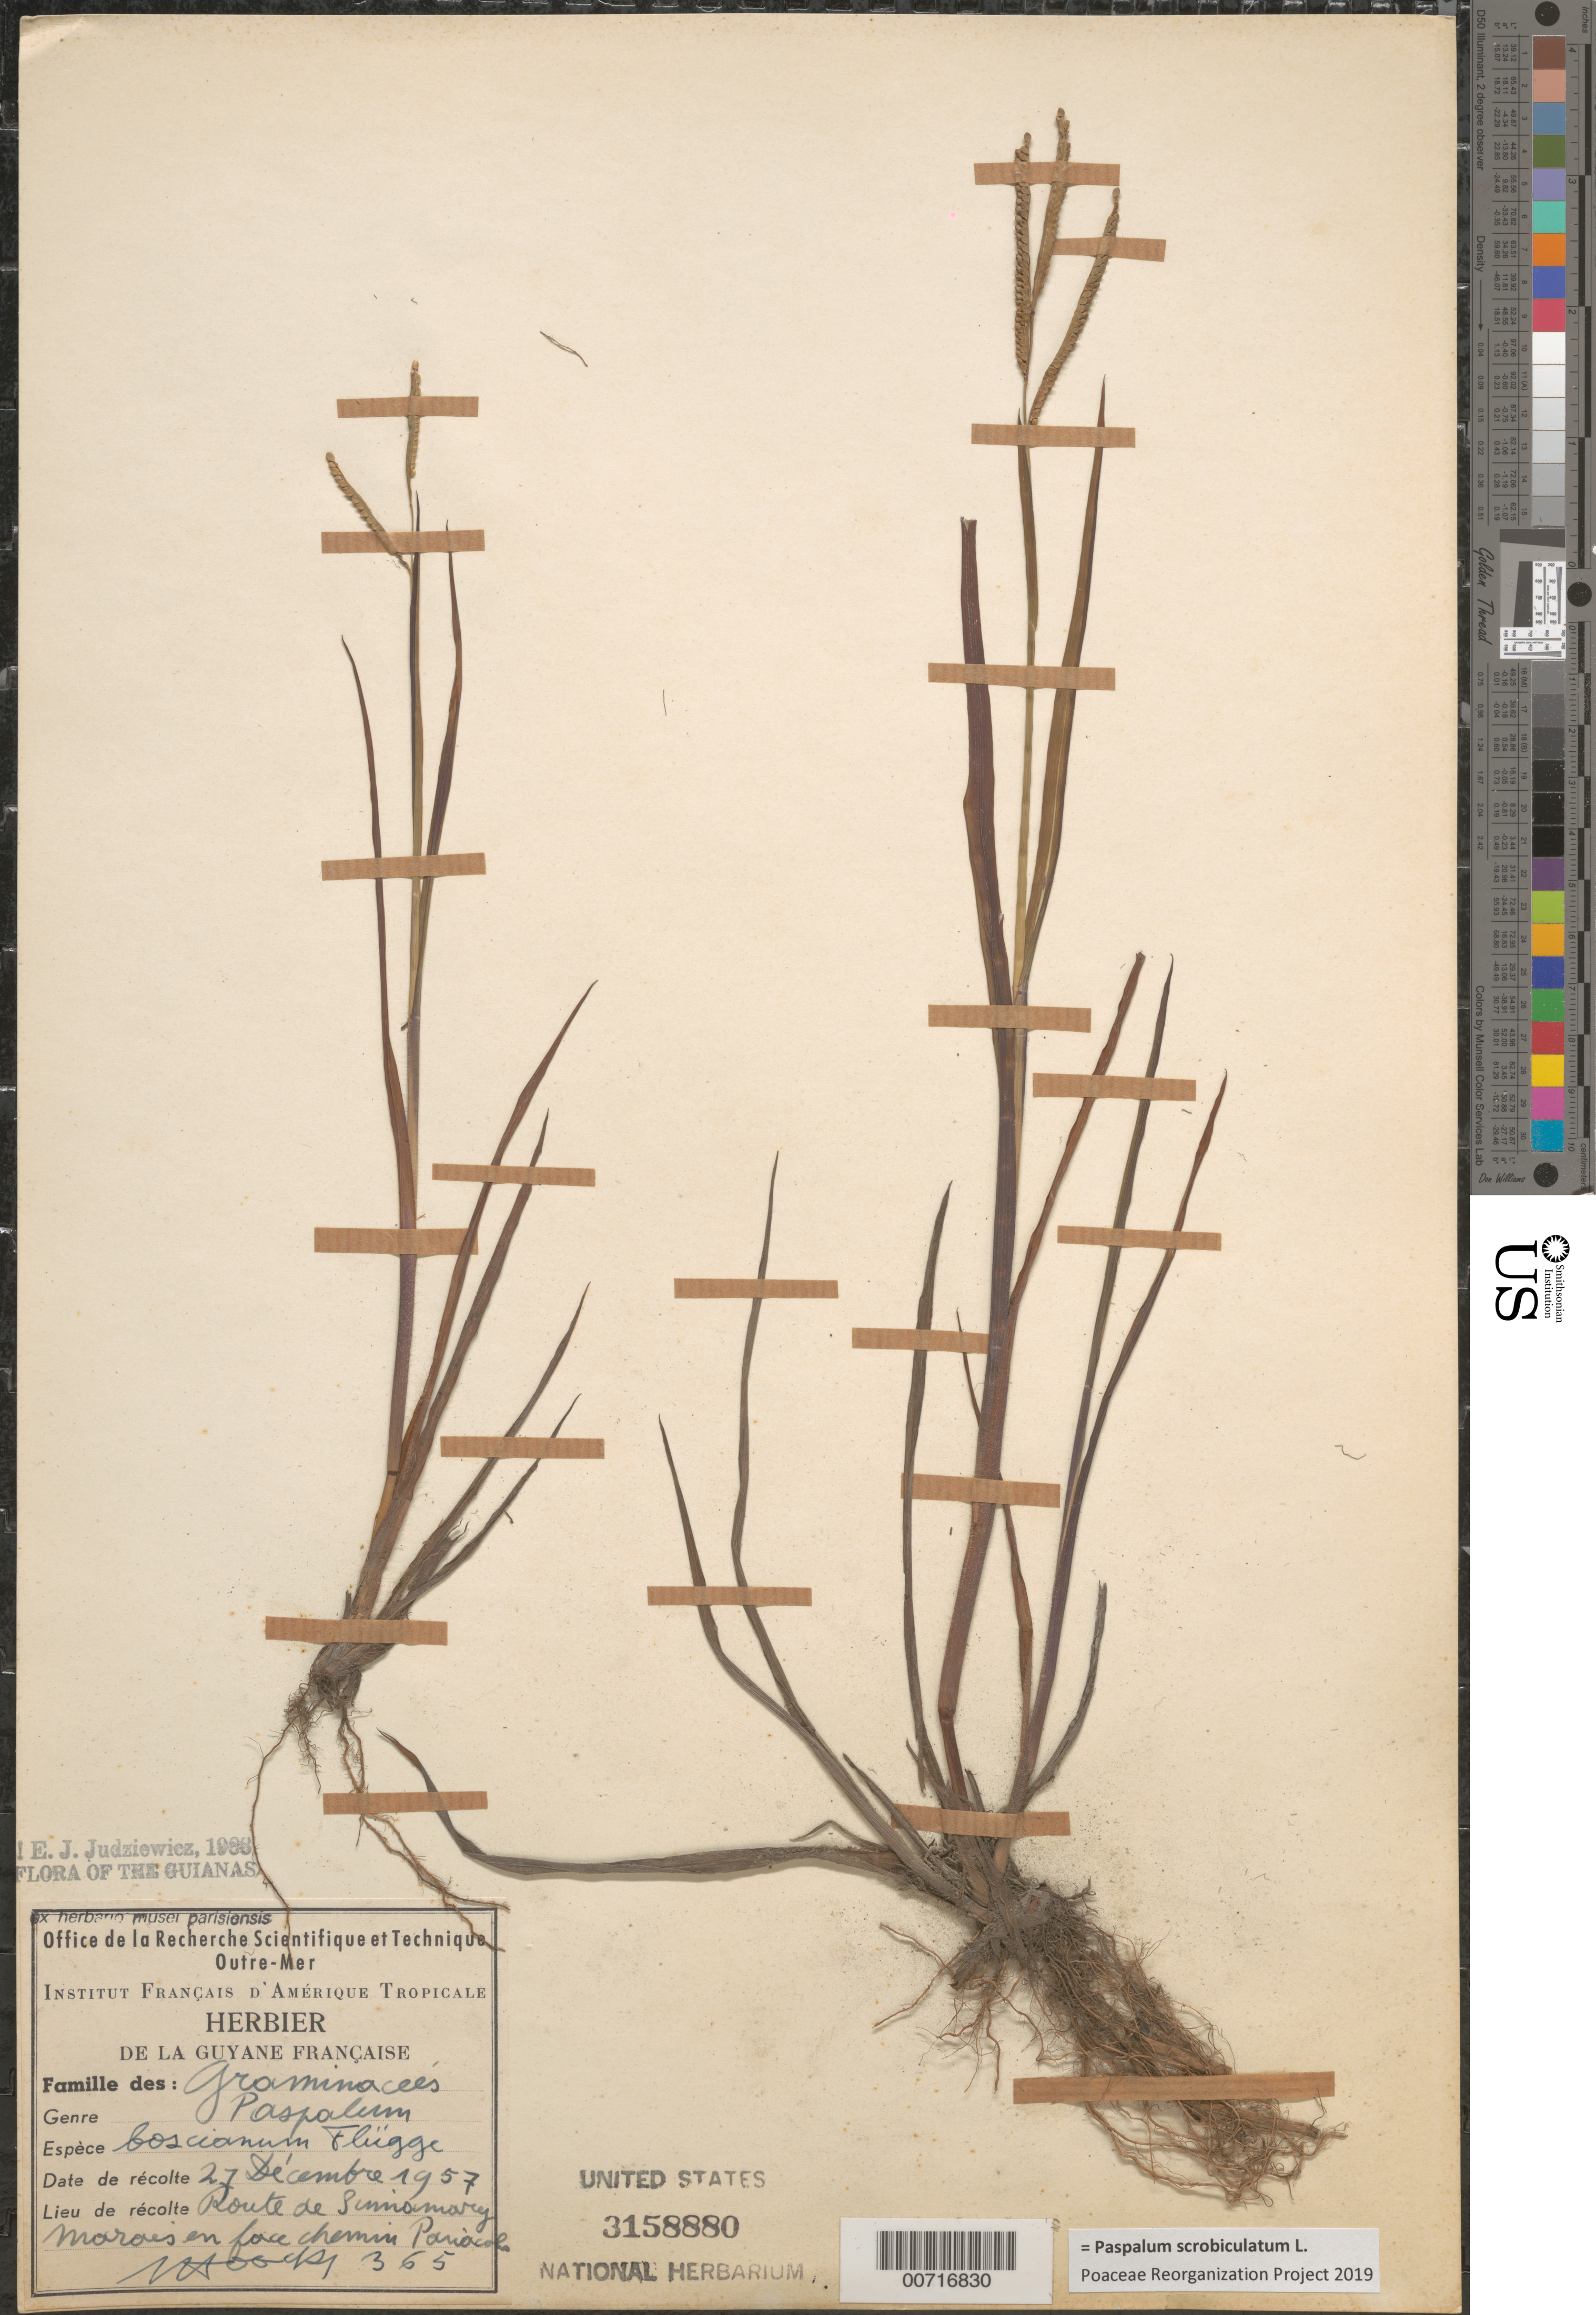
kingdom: Plantae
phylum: Tracheophyta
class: Liliopsida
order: Poales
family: Poaceae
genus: Paspalum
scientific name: Paspalum scrobiculatum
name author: L.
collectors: J. Hoock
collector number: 365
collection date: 1957-12-27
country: French Guiana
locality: Guyane Française. Route de Sinnamary. Marais en face chemin Pariacabo.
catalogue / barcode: US 3158880